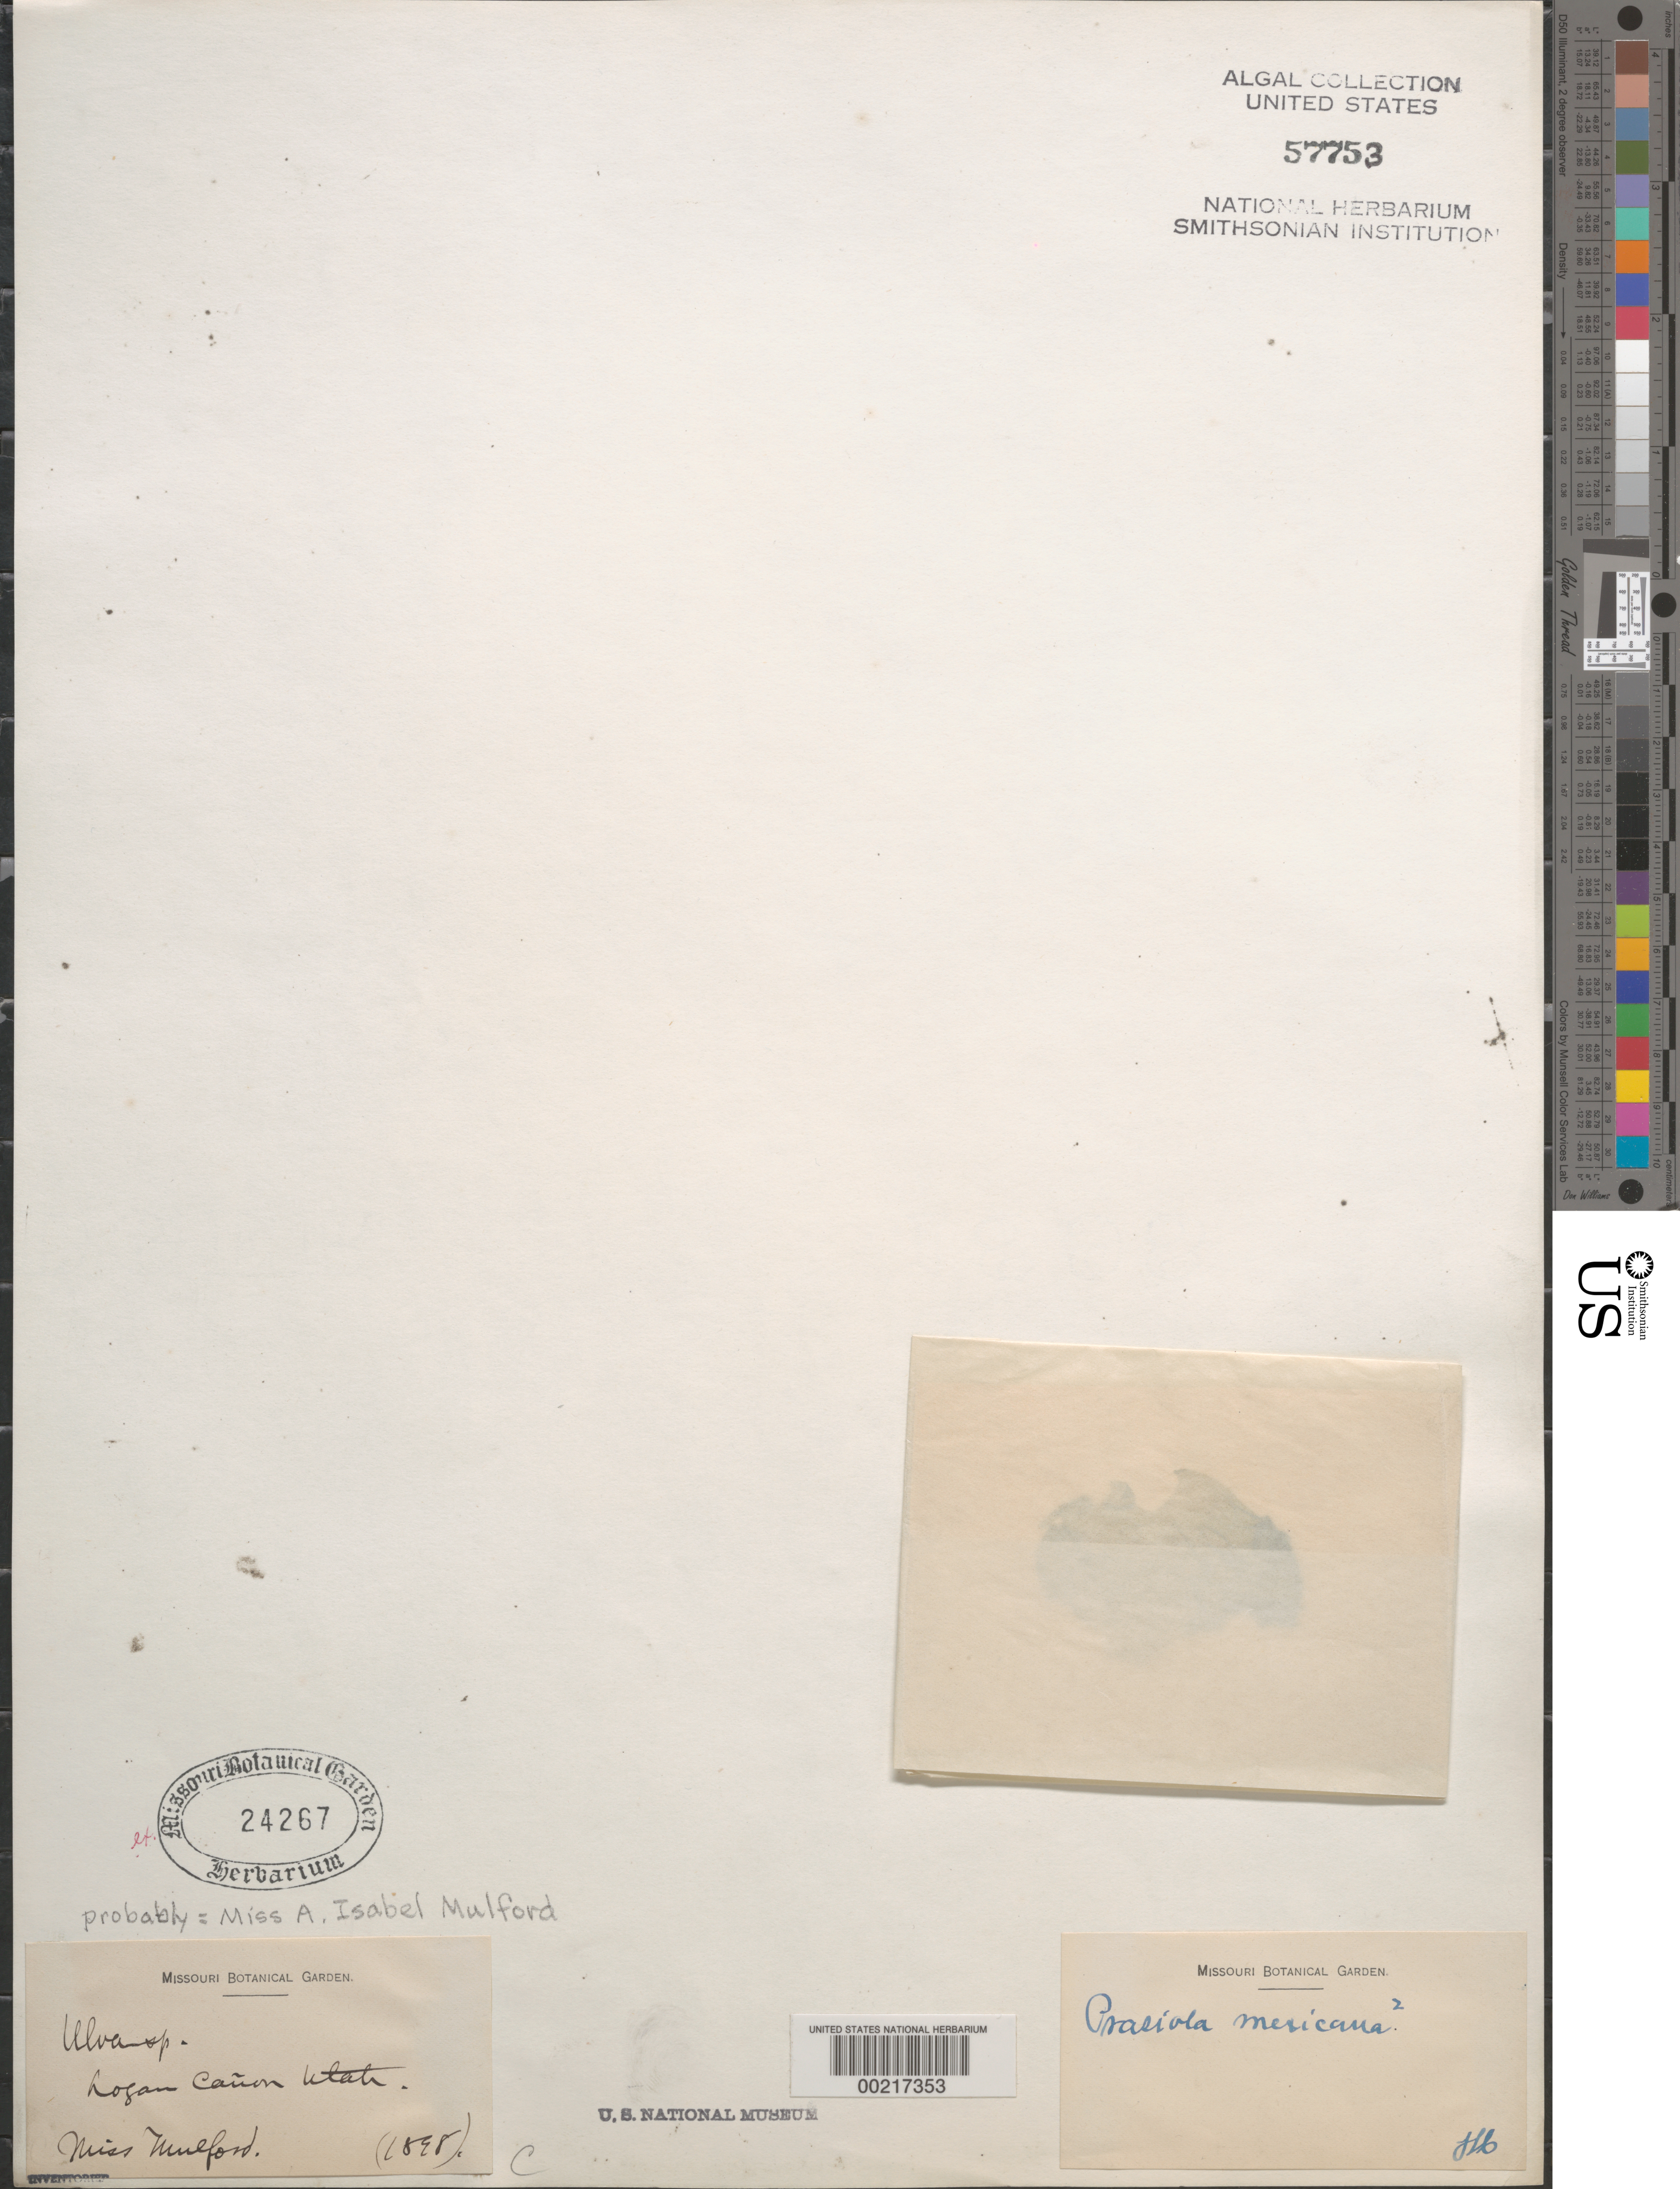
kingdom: Plantae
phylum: Chlorophyta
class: Trebouxiophyceae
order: Prasiolales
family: Prasiolaceae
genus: Prasiola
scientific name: Prasiola mexicana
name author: J. Agardh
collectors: A. Mulford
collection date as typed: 1898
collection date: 1898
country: United States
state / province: Utah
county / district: Cache County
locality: Logan Canyon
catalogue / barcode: US 57753